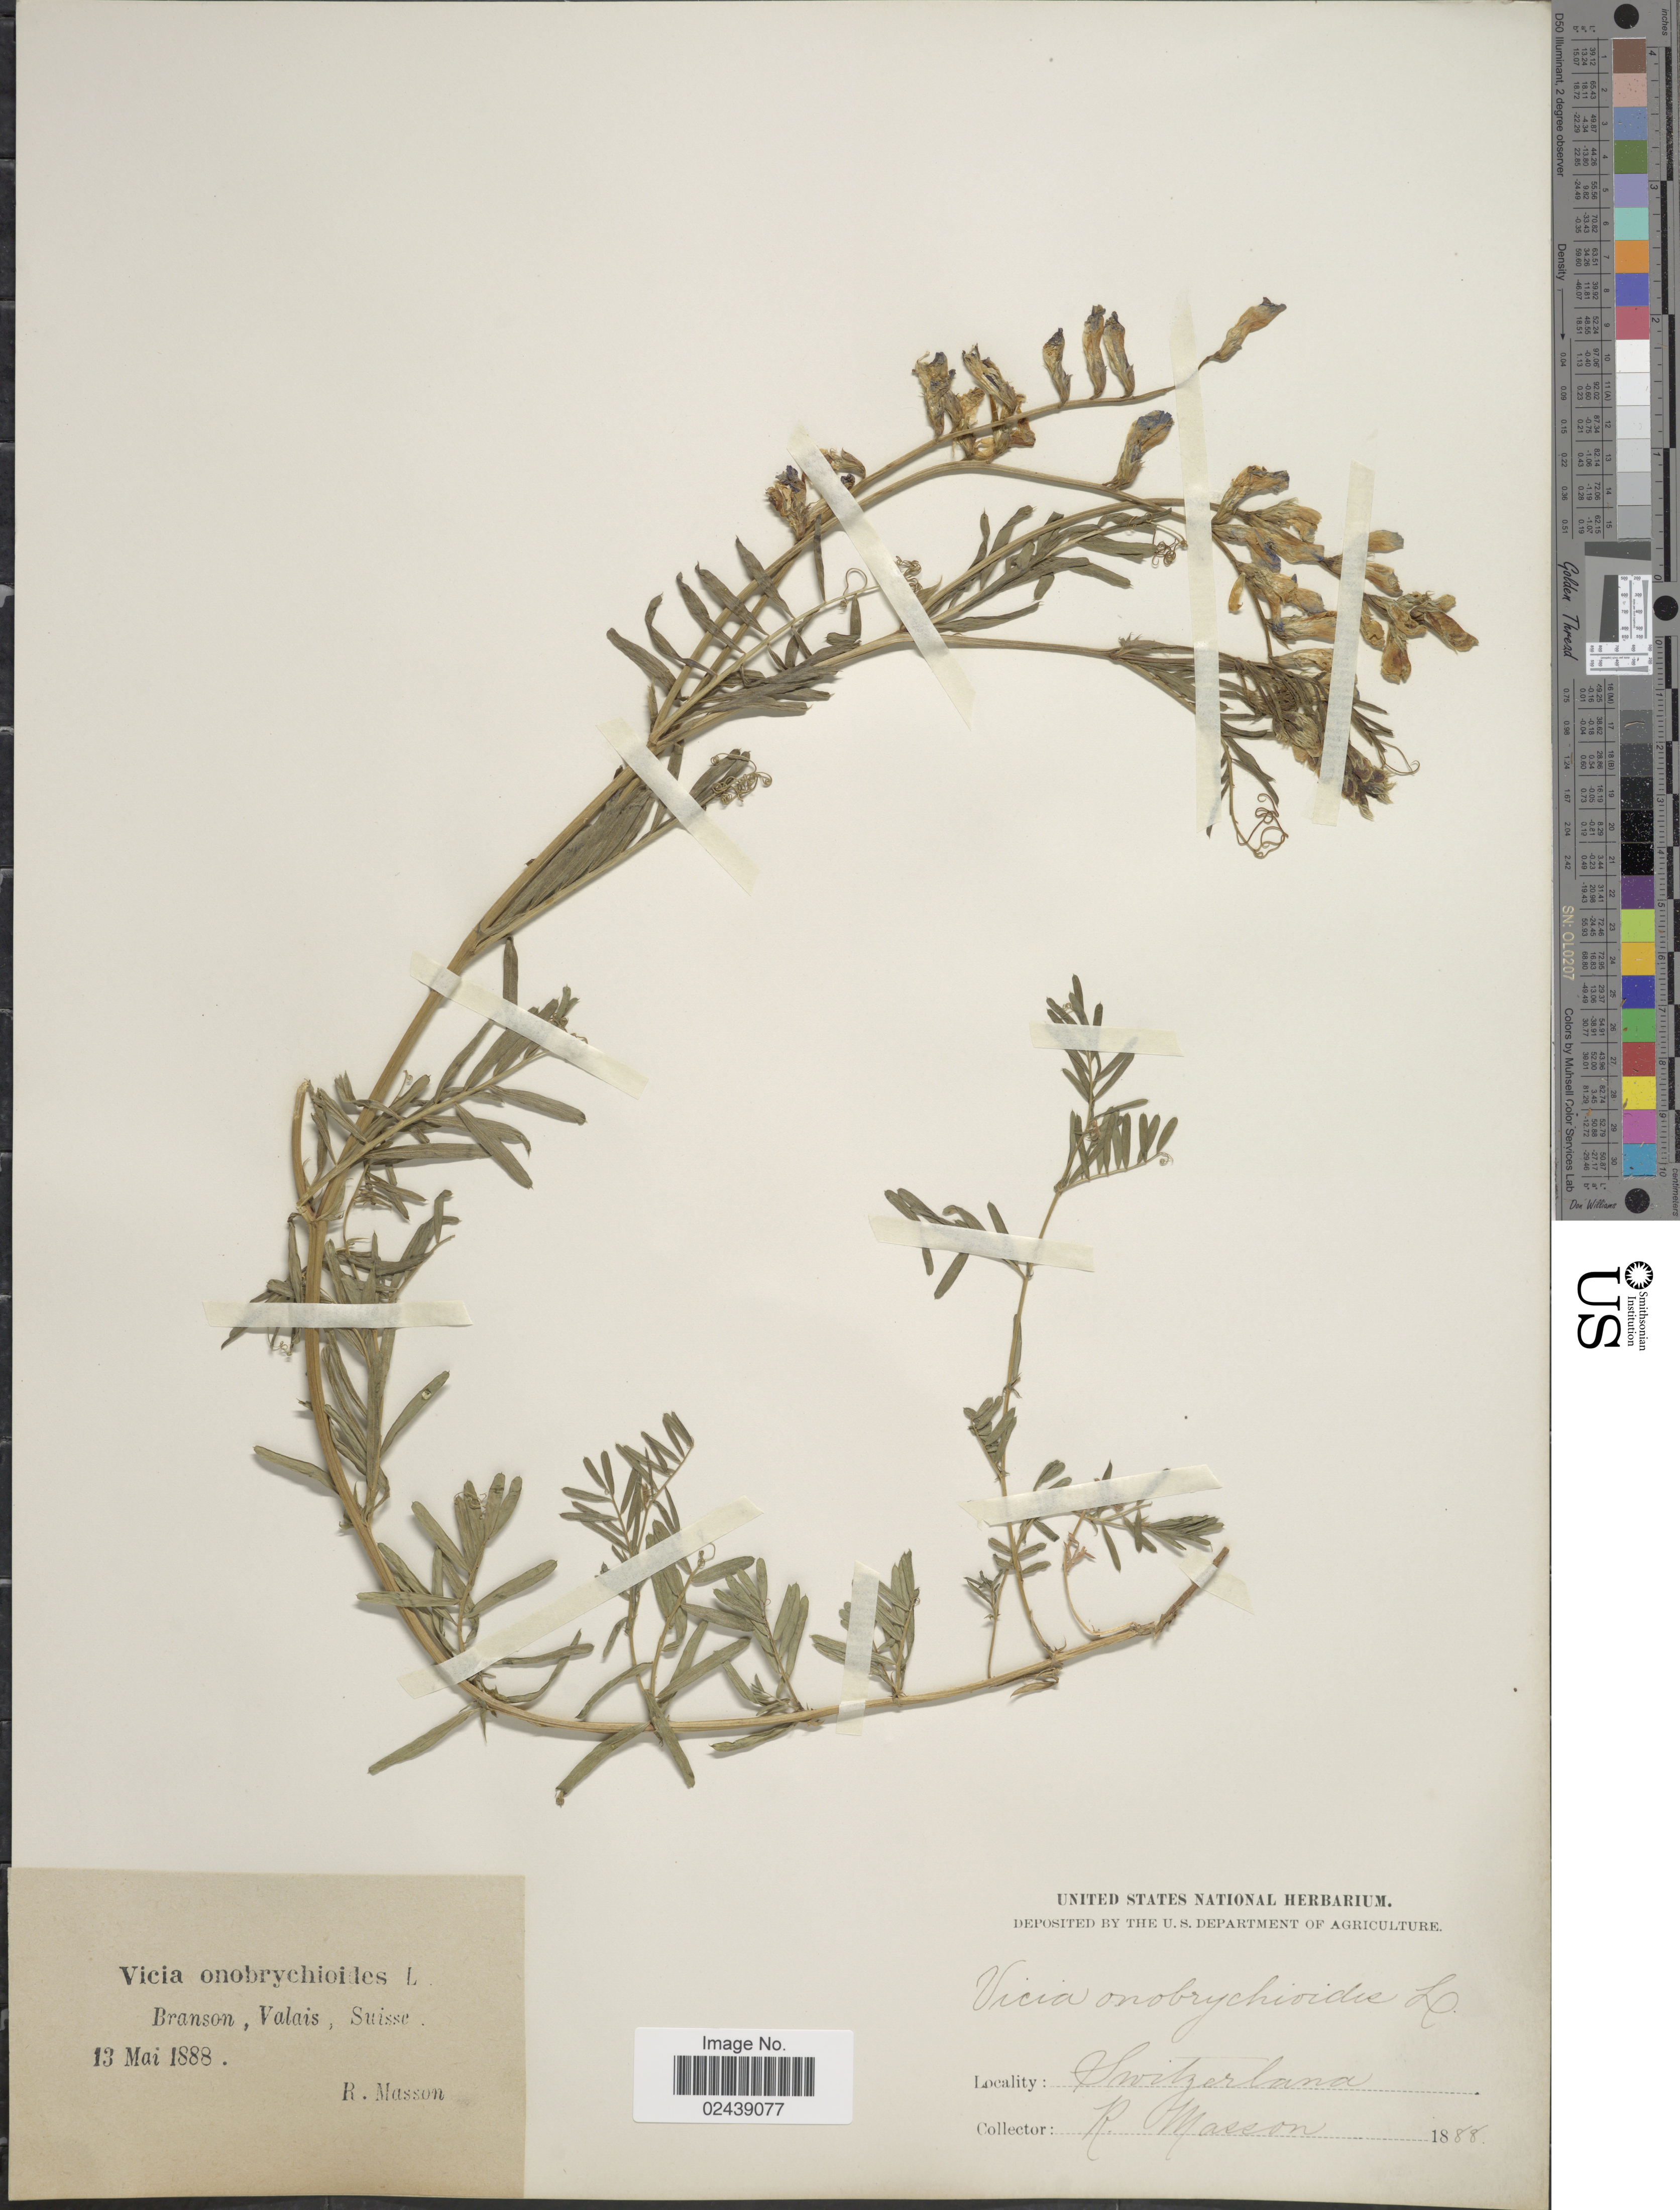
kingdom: Plantae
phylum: Tracheophyta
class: Magnoliopsida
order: Fabales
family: Fabaceae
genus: Vicia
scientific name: Vicia onobrychioides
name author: L.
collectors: R. Masson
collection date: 1888-05-13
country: Switzerland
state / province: Valais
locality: Branson